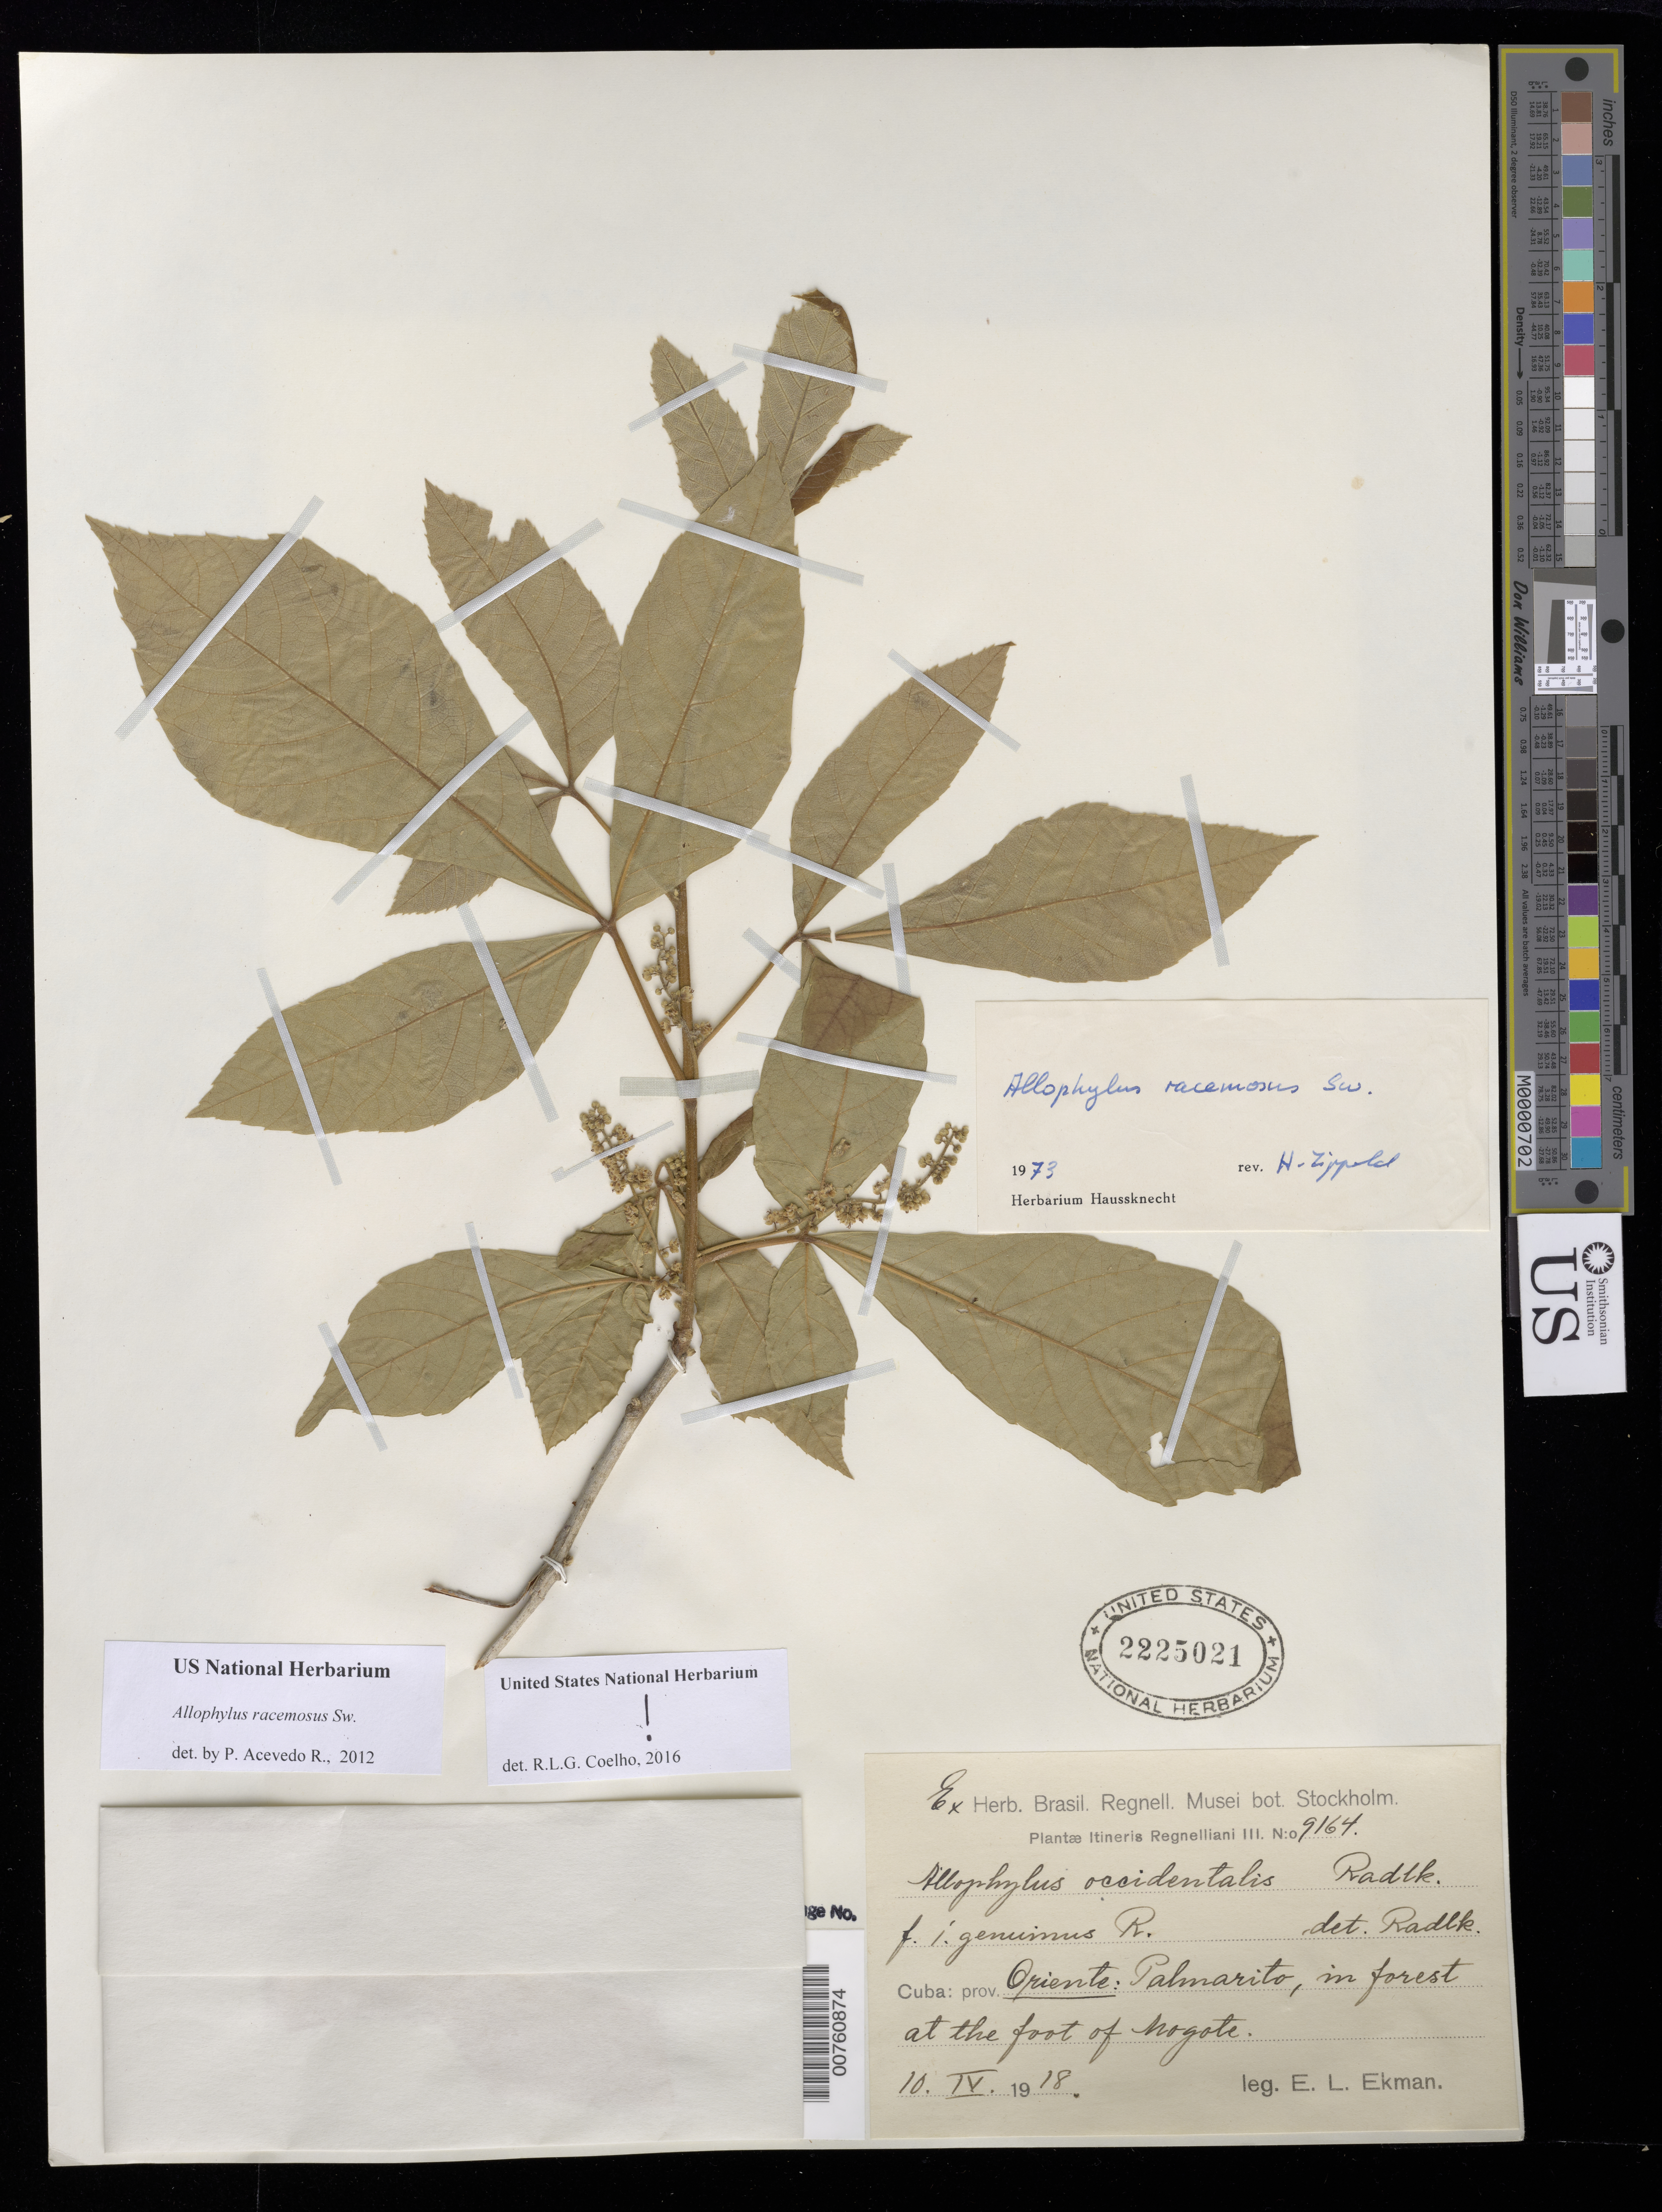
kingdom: Plantae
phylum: Tracheophyta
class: Magnoliopsida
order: Sapindales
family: Sapindaceae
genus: Allophylus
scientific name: Allophylus racemosus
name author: Sw.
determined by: Coelho, Rubens L. G.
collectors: E. L. Ekman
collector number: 9164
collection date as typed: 10 Apr 1918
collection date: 1918-04-10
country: Cuba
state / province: Oriente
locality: Palmarito.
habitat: In forest at the foot of mogote.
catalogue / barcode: US 2225021